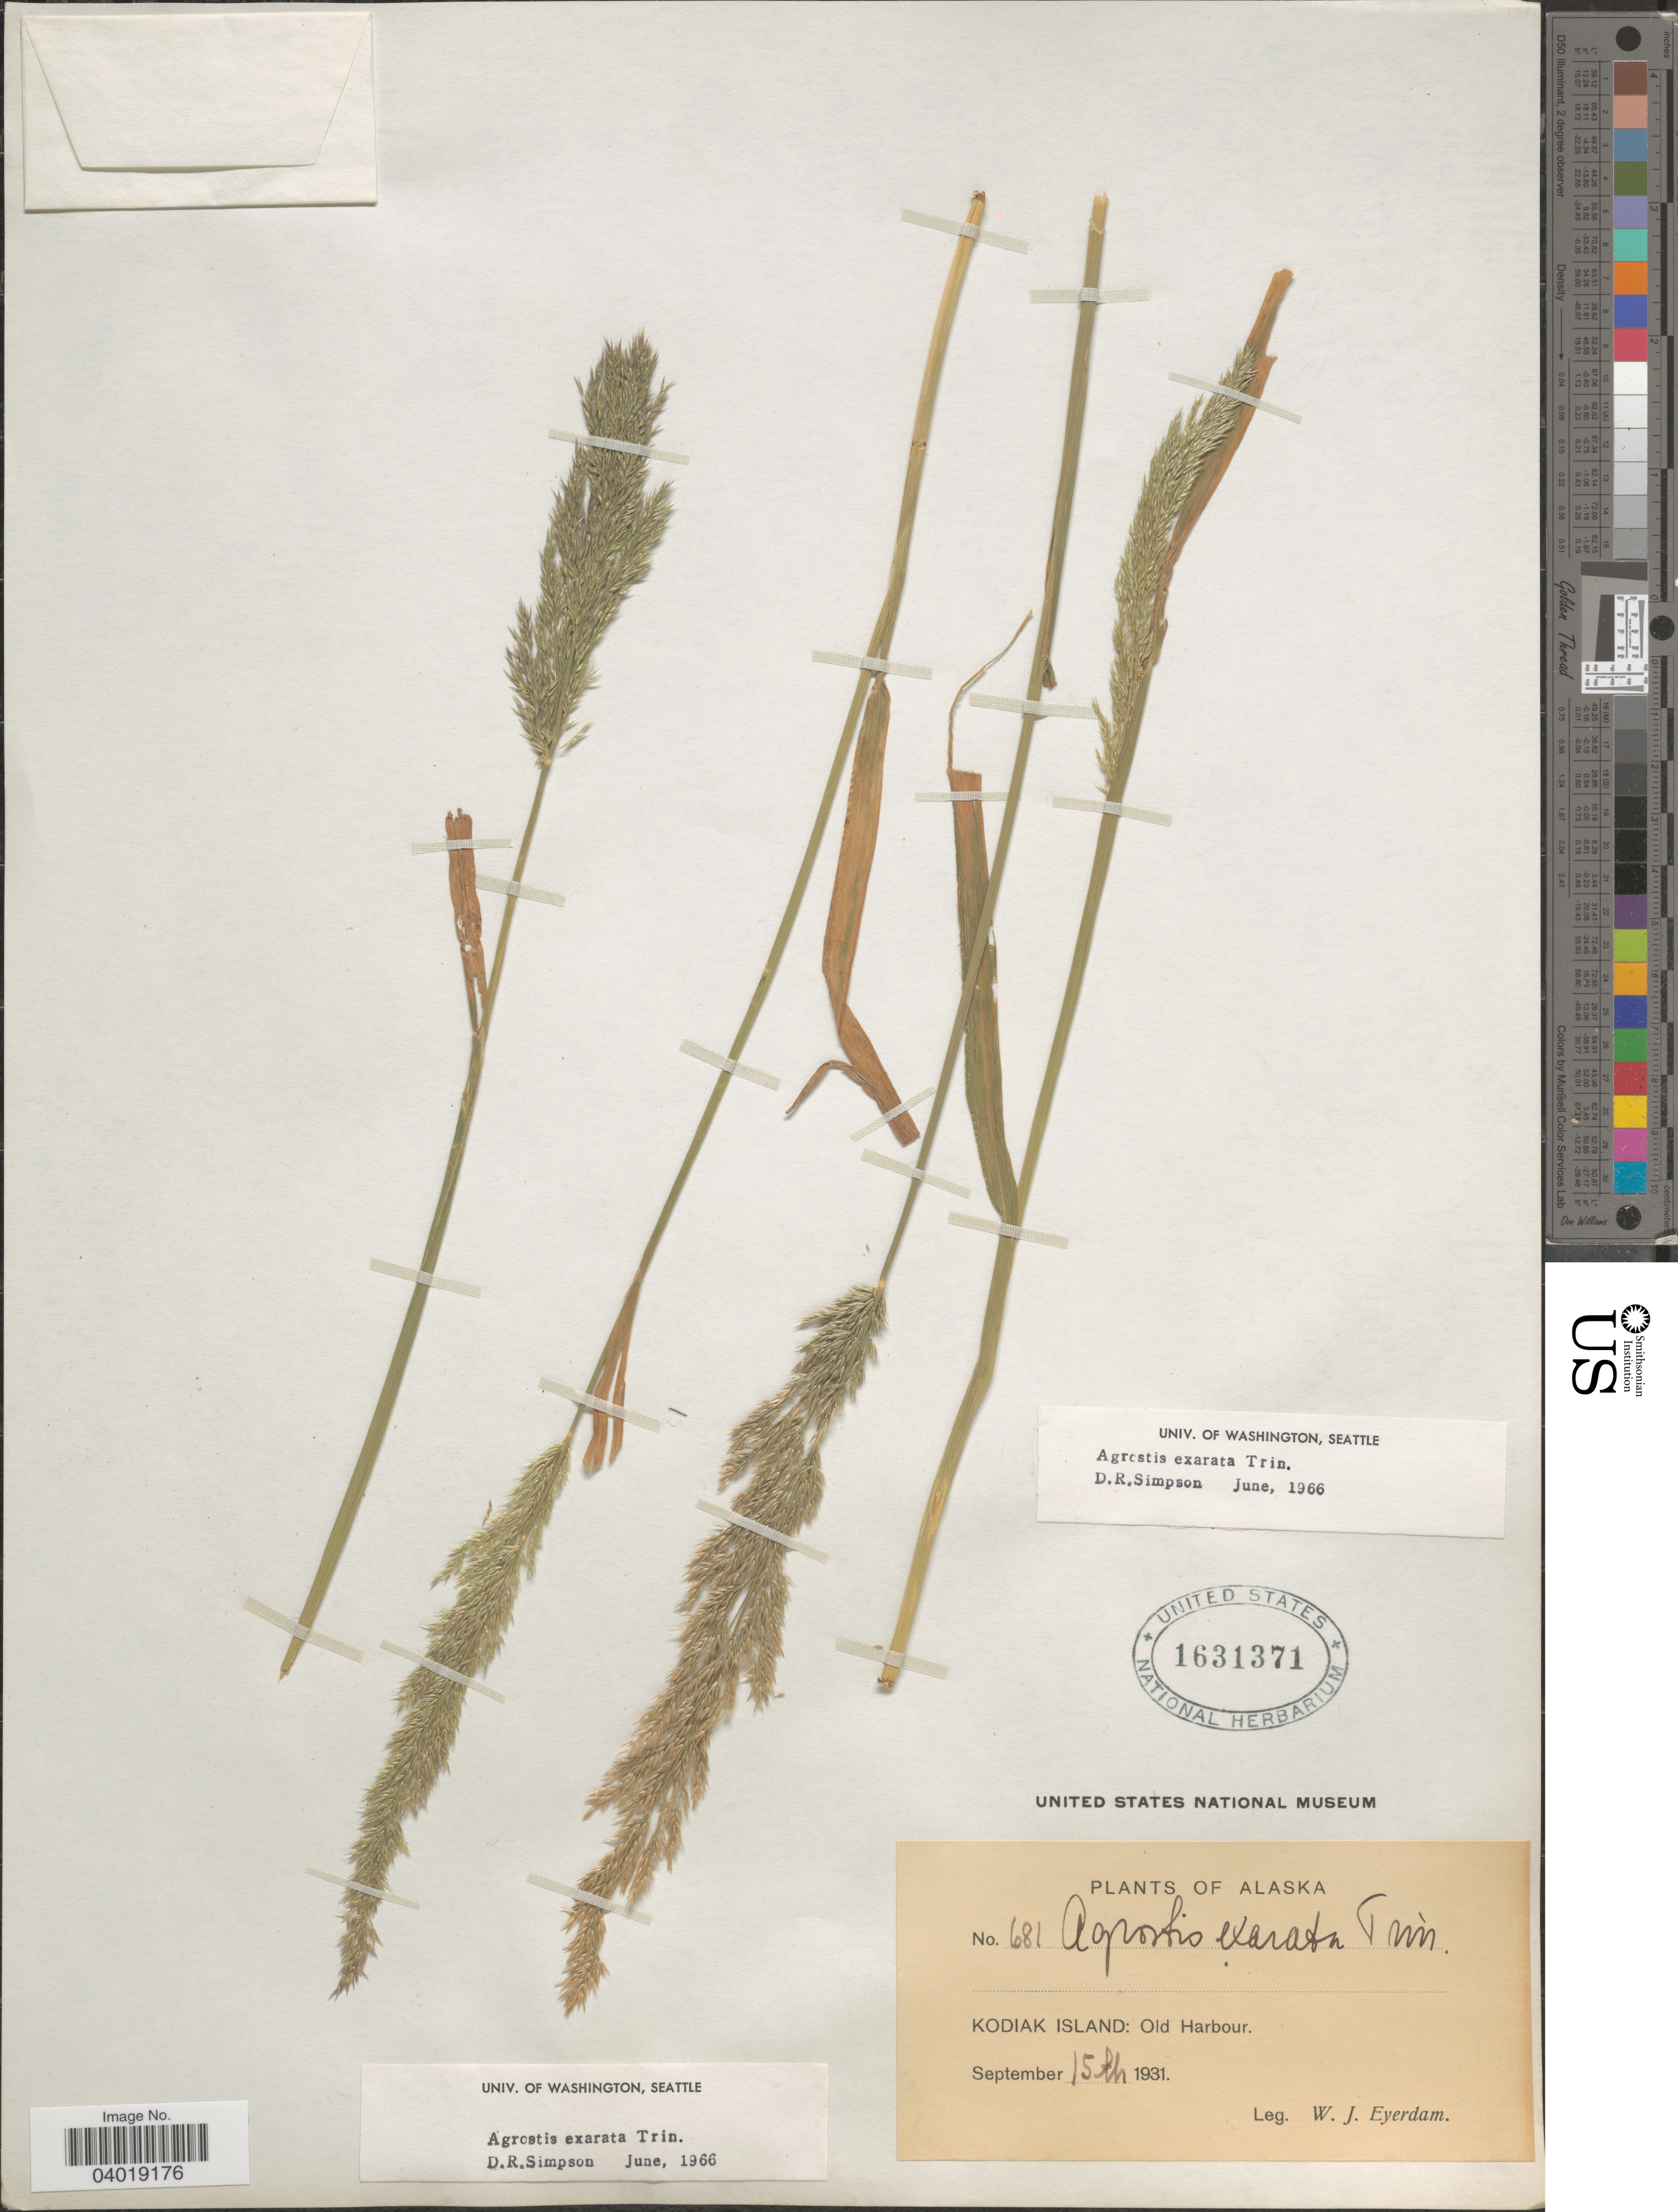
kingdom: Plantae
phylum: Tracheophyta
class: Liliopsida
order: Poales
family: Poaceae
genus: Agrostis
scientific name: Agrostis exarata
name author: Trin.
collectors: W. J. Eyerdam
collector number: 681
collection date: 1931-09-15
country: United States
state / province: Alaska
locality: Kodiak Island: Old Harbour.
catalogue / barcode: US 1631371